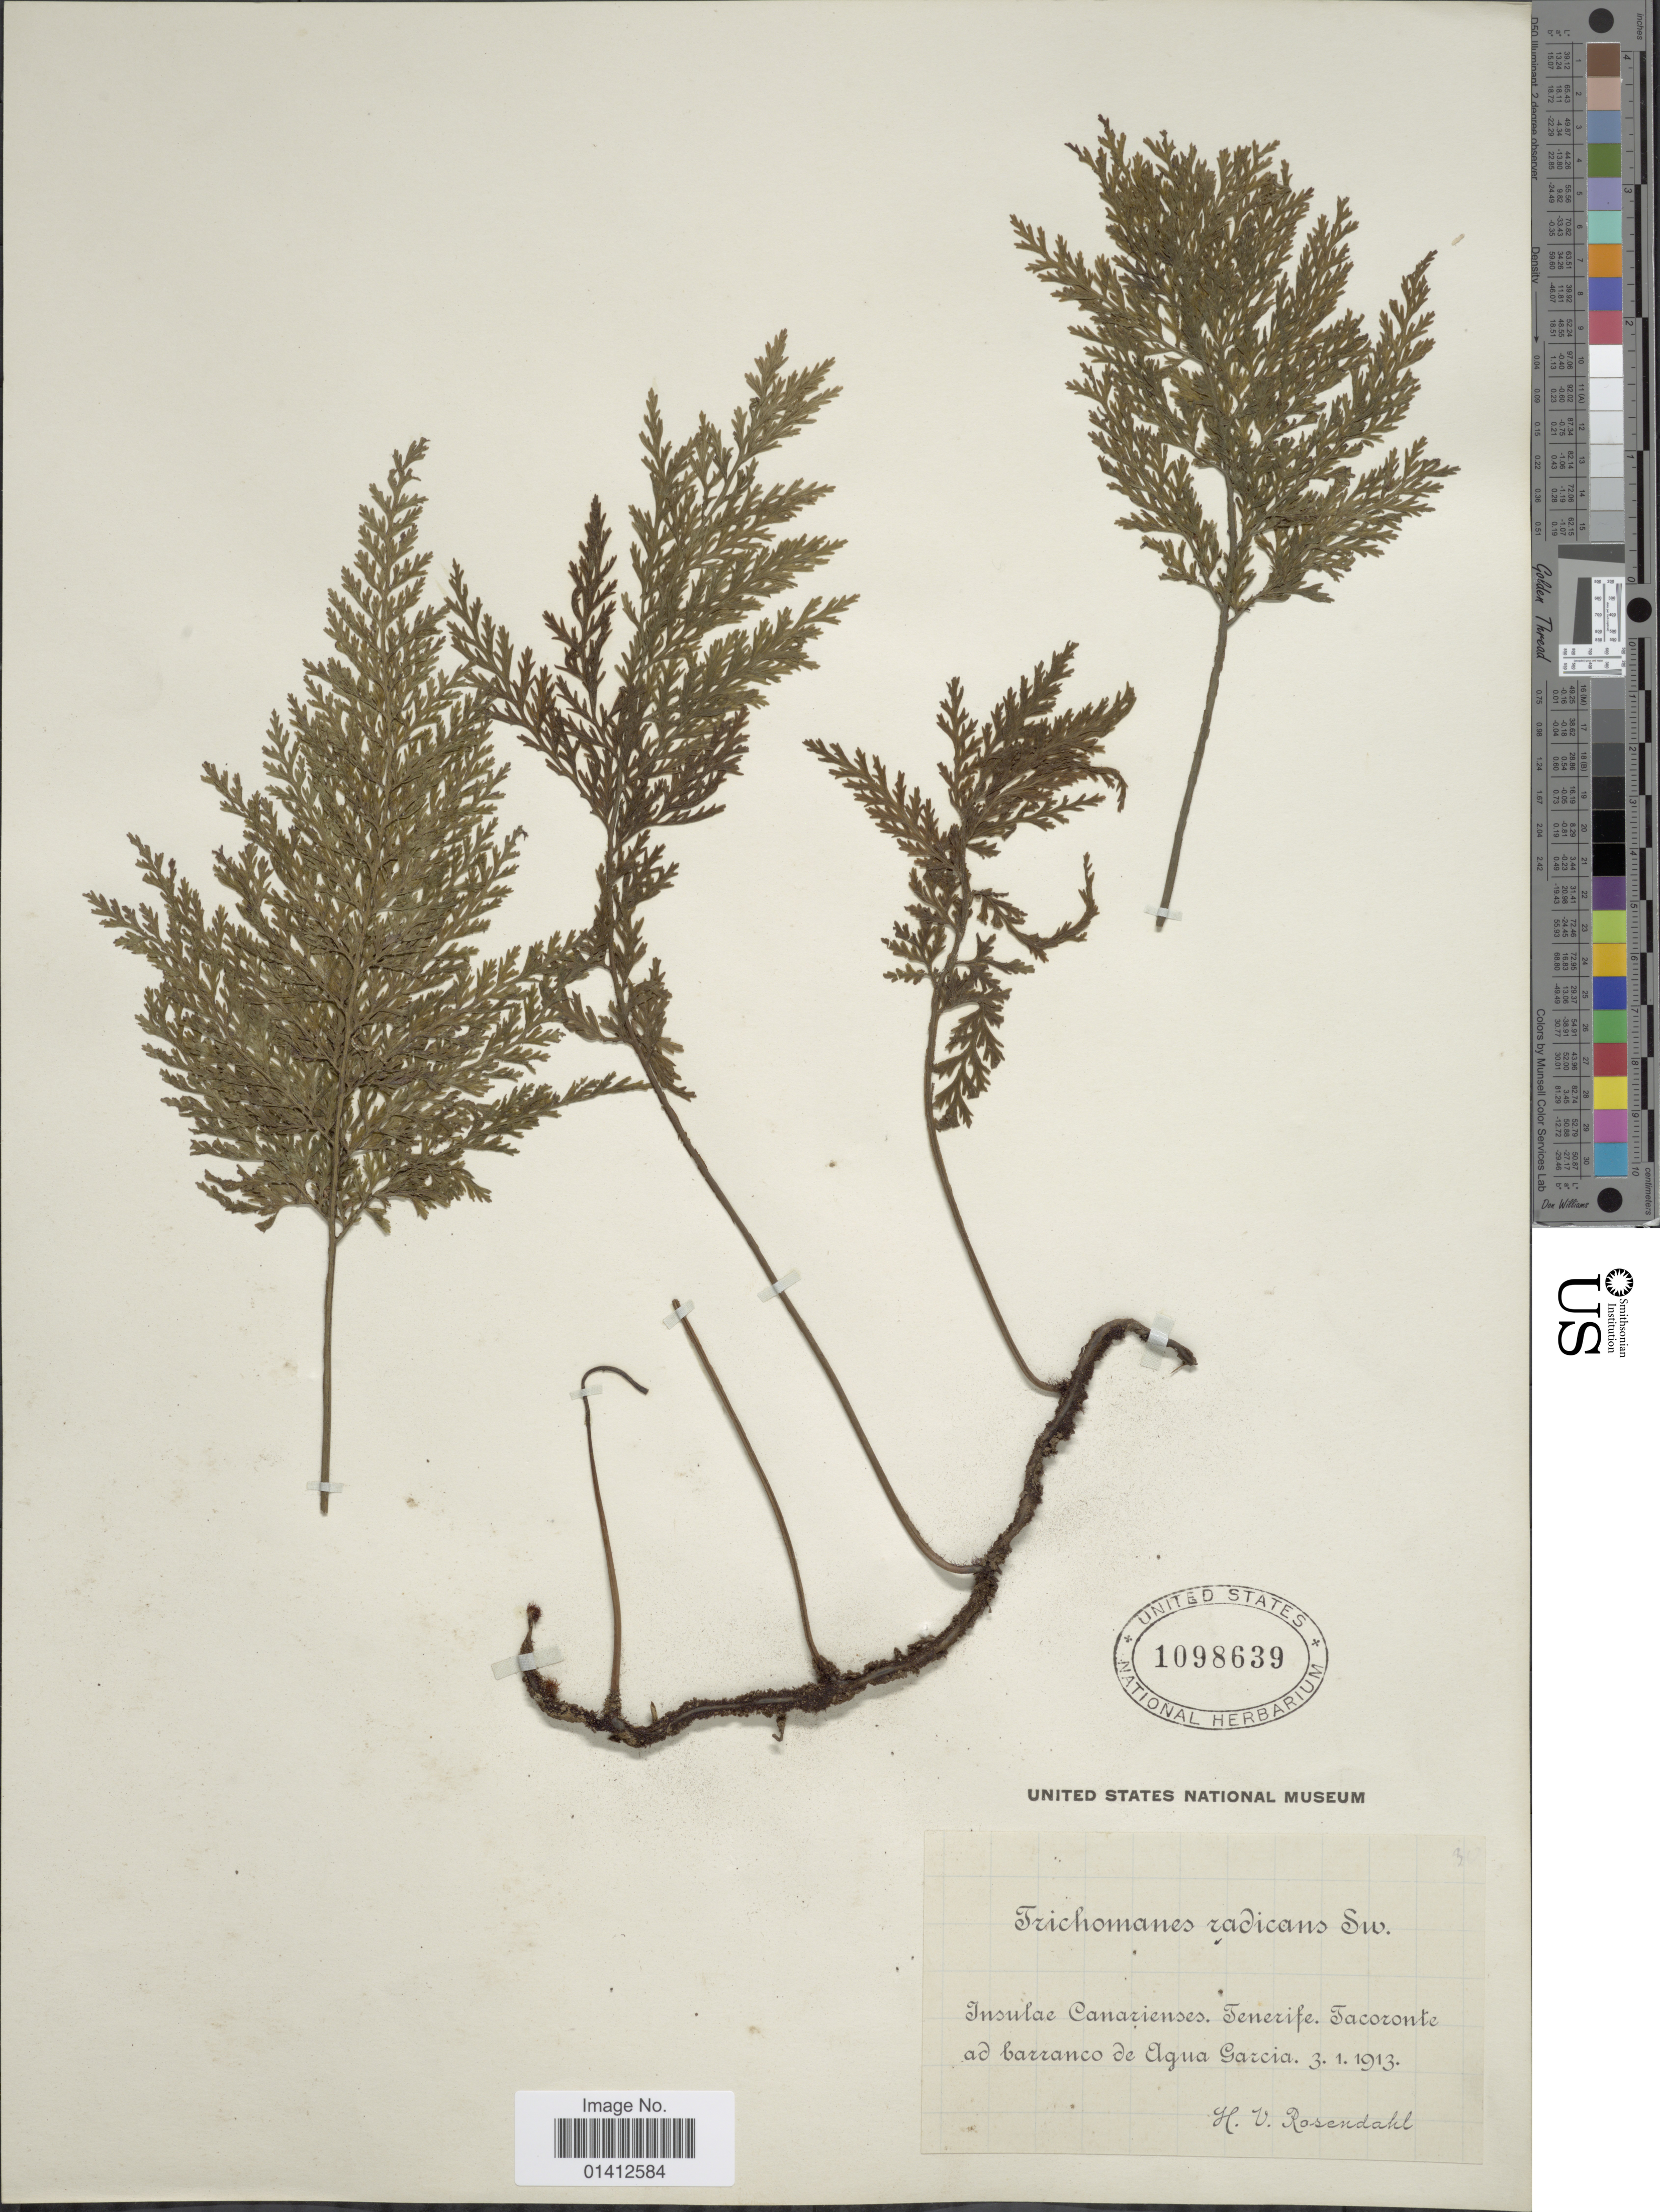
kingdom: Plantae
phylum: Tracheophyta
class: Polypodiopsida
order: Hymenophyllales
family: Hymenophyllaceae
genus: Vandenboschia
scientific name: Vandenboschia speciosa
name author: (Willd.) G. Kunkel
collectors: H. V. Rosendahl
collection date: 1913-01-03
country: Spain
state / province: Canarias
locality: Tenerife, Tacoronte ad barranco de Agua Garcia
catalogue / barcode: US 1098639